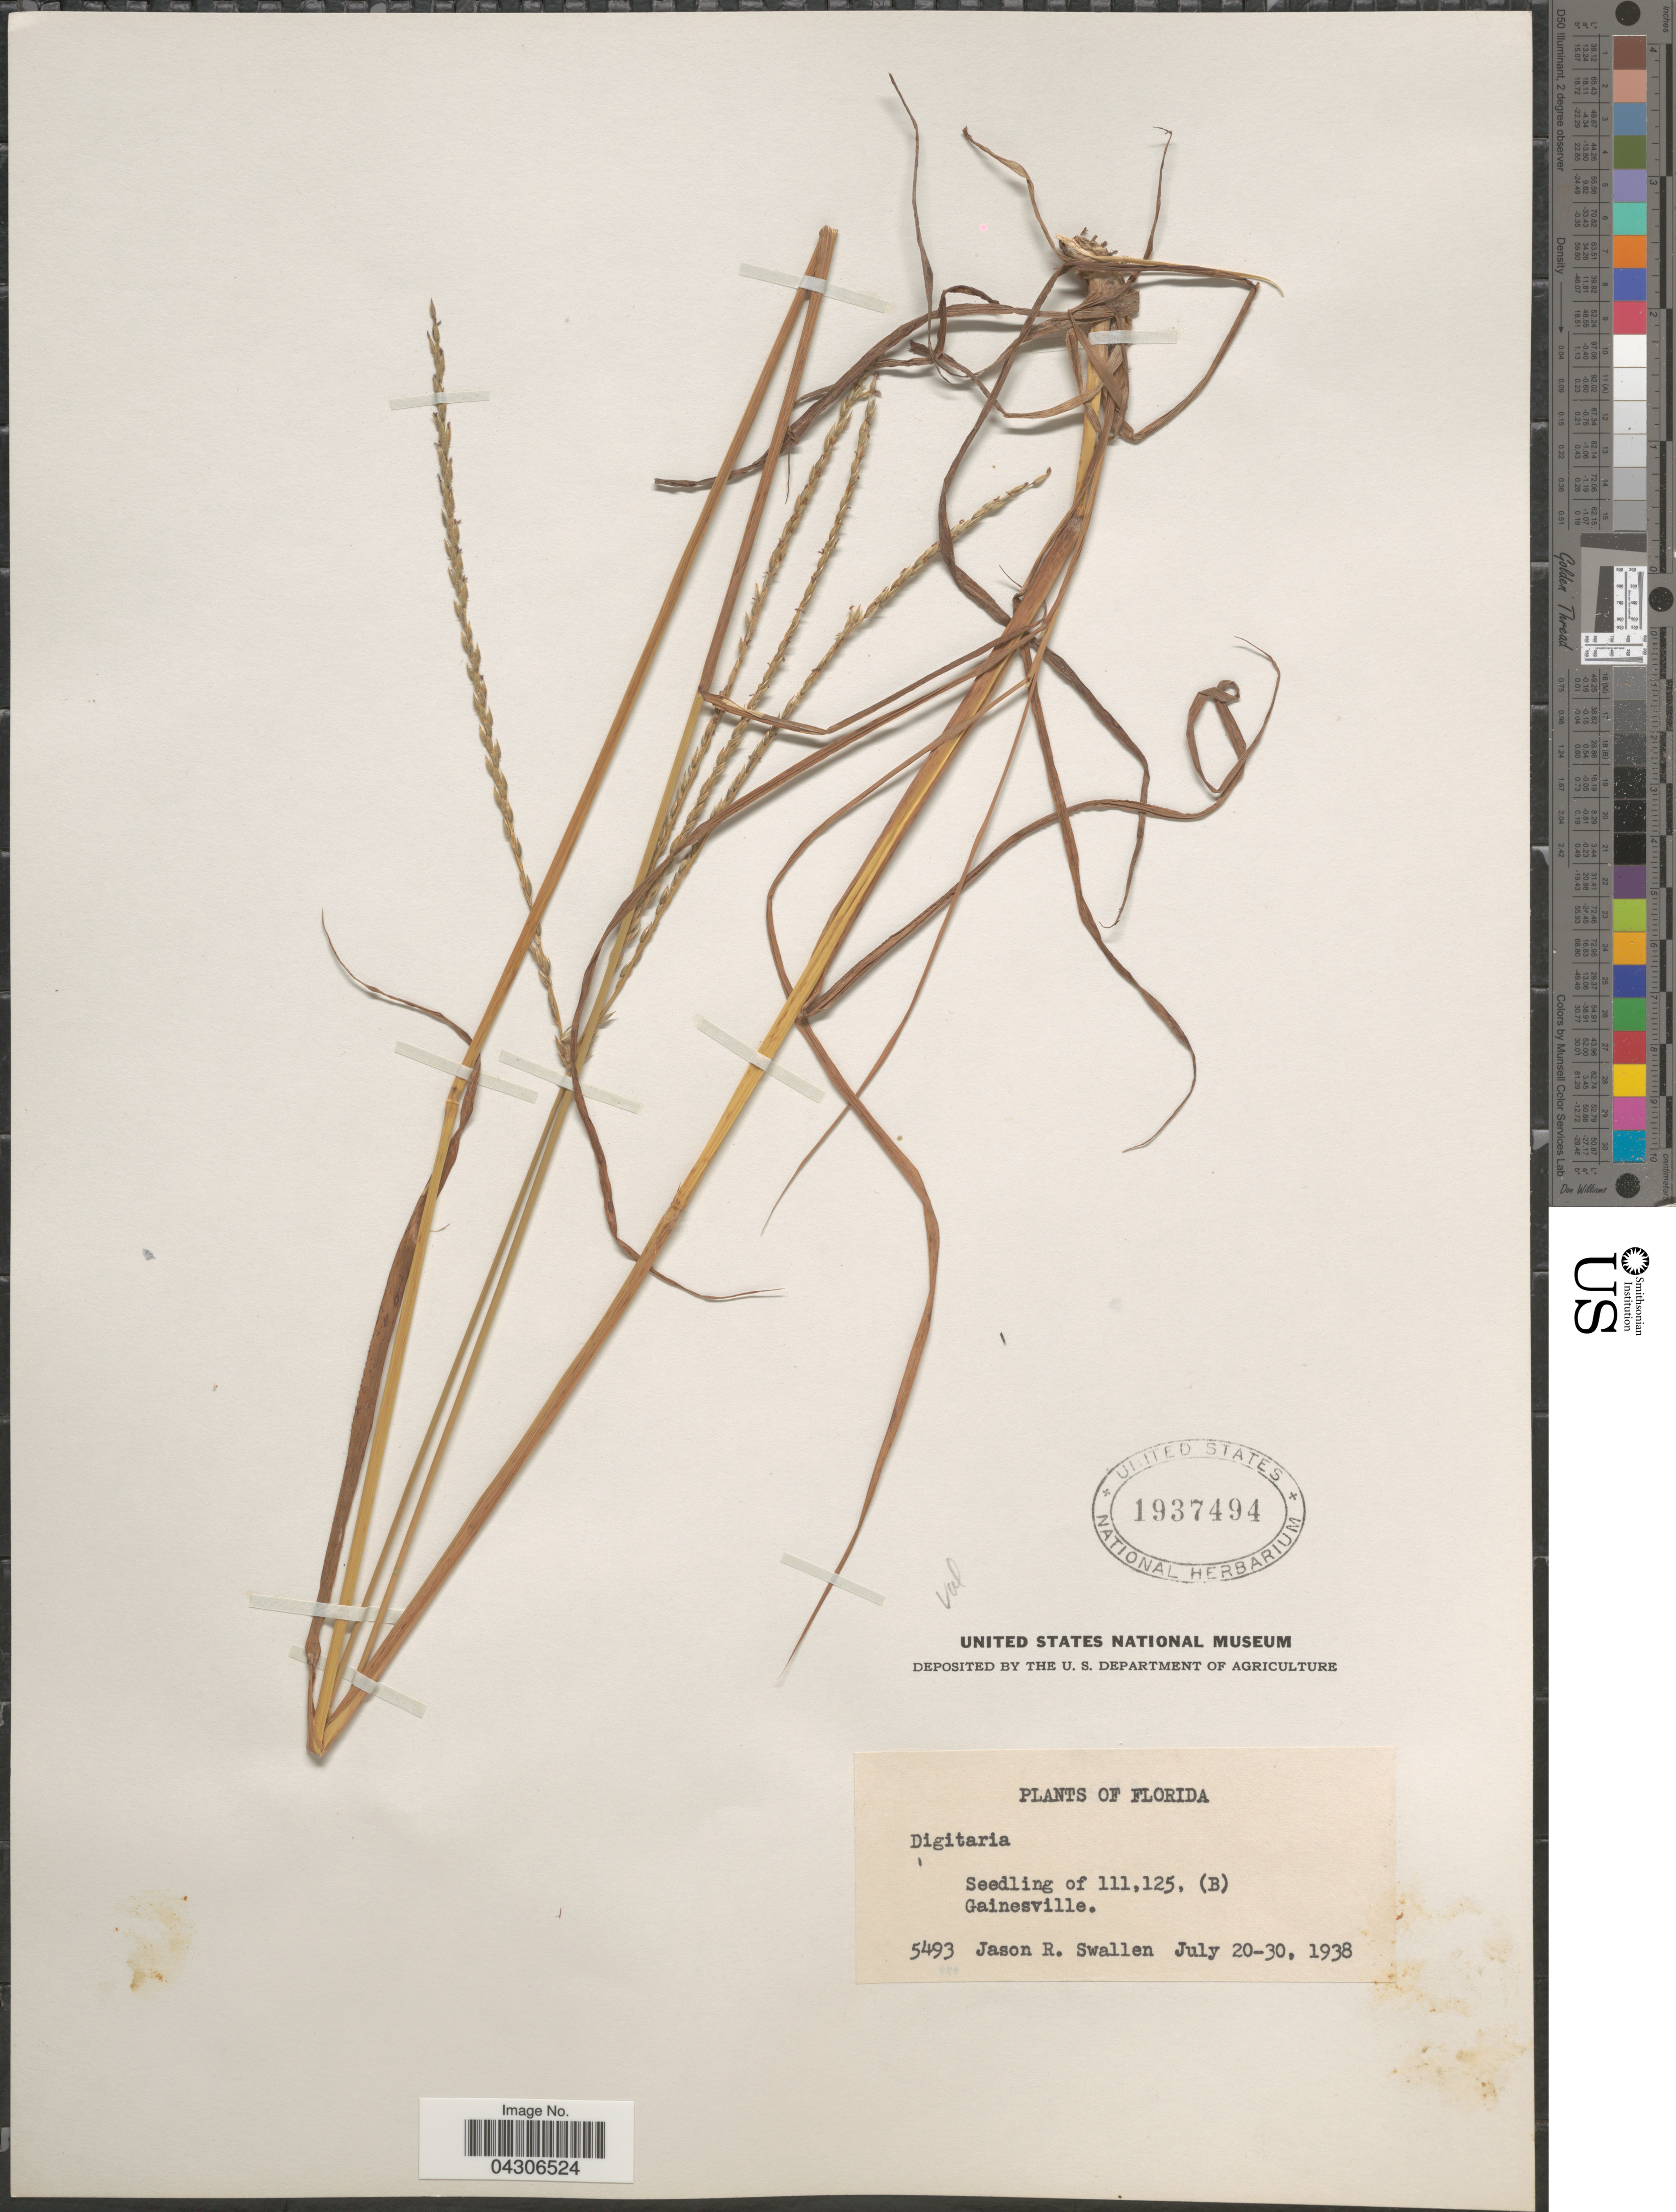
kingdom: Plantae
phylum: Tracheophyta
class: Liliopsida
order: Poales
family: Poaceae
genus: Digitaria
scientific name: Digitaria sp.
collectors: J. R. Swallen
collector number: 5493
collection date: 1938-07-20/1938-07-30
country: United States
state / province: Florida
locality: Gainesville.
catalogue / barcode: US 1937494